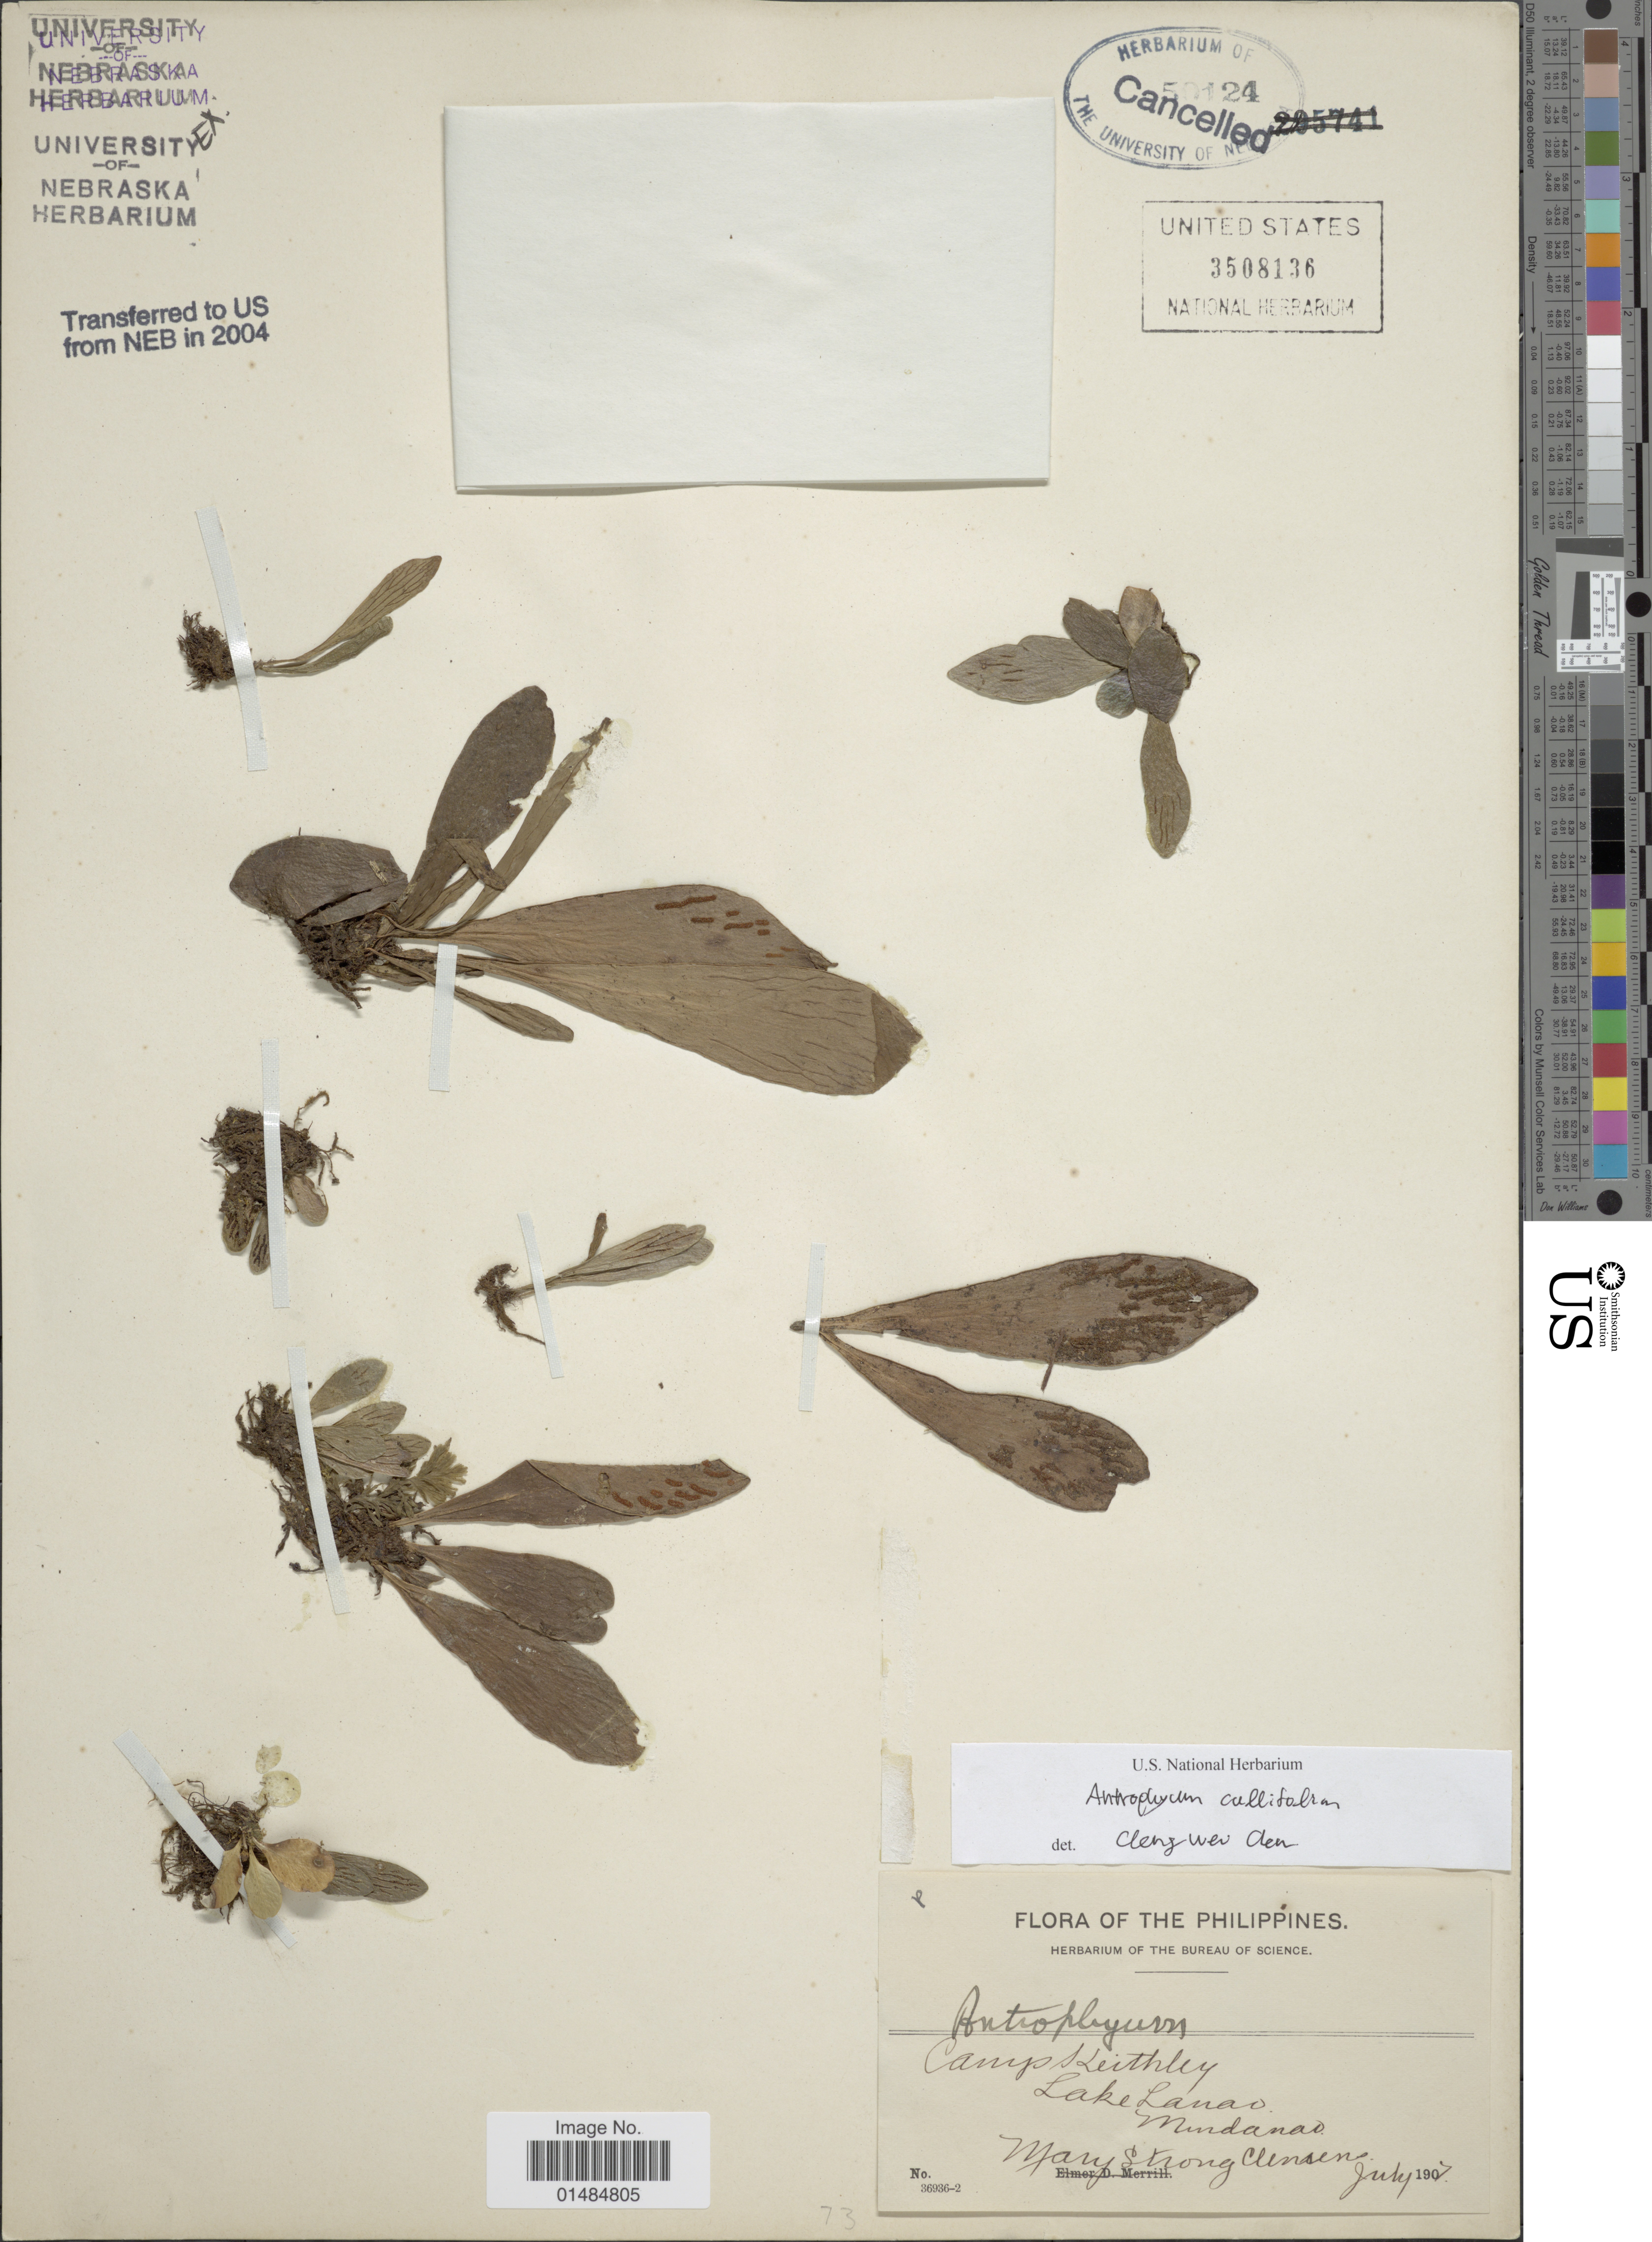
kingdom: Plantae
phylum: Tracheophyta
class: Polypodiopsida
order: Polypodiales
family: Pteridaceae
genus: Antrophyum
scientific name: Antrophyum callifolium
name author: Blume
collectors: M. S. Clemens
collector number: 36936-2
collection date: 1907-07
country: Philippines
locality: Camp Keithley, Lake Lanas, Mindanao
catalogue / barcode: US 3508136